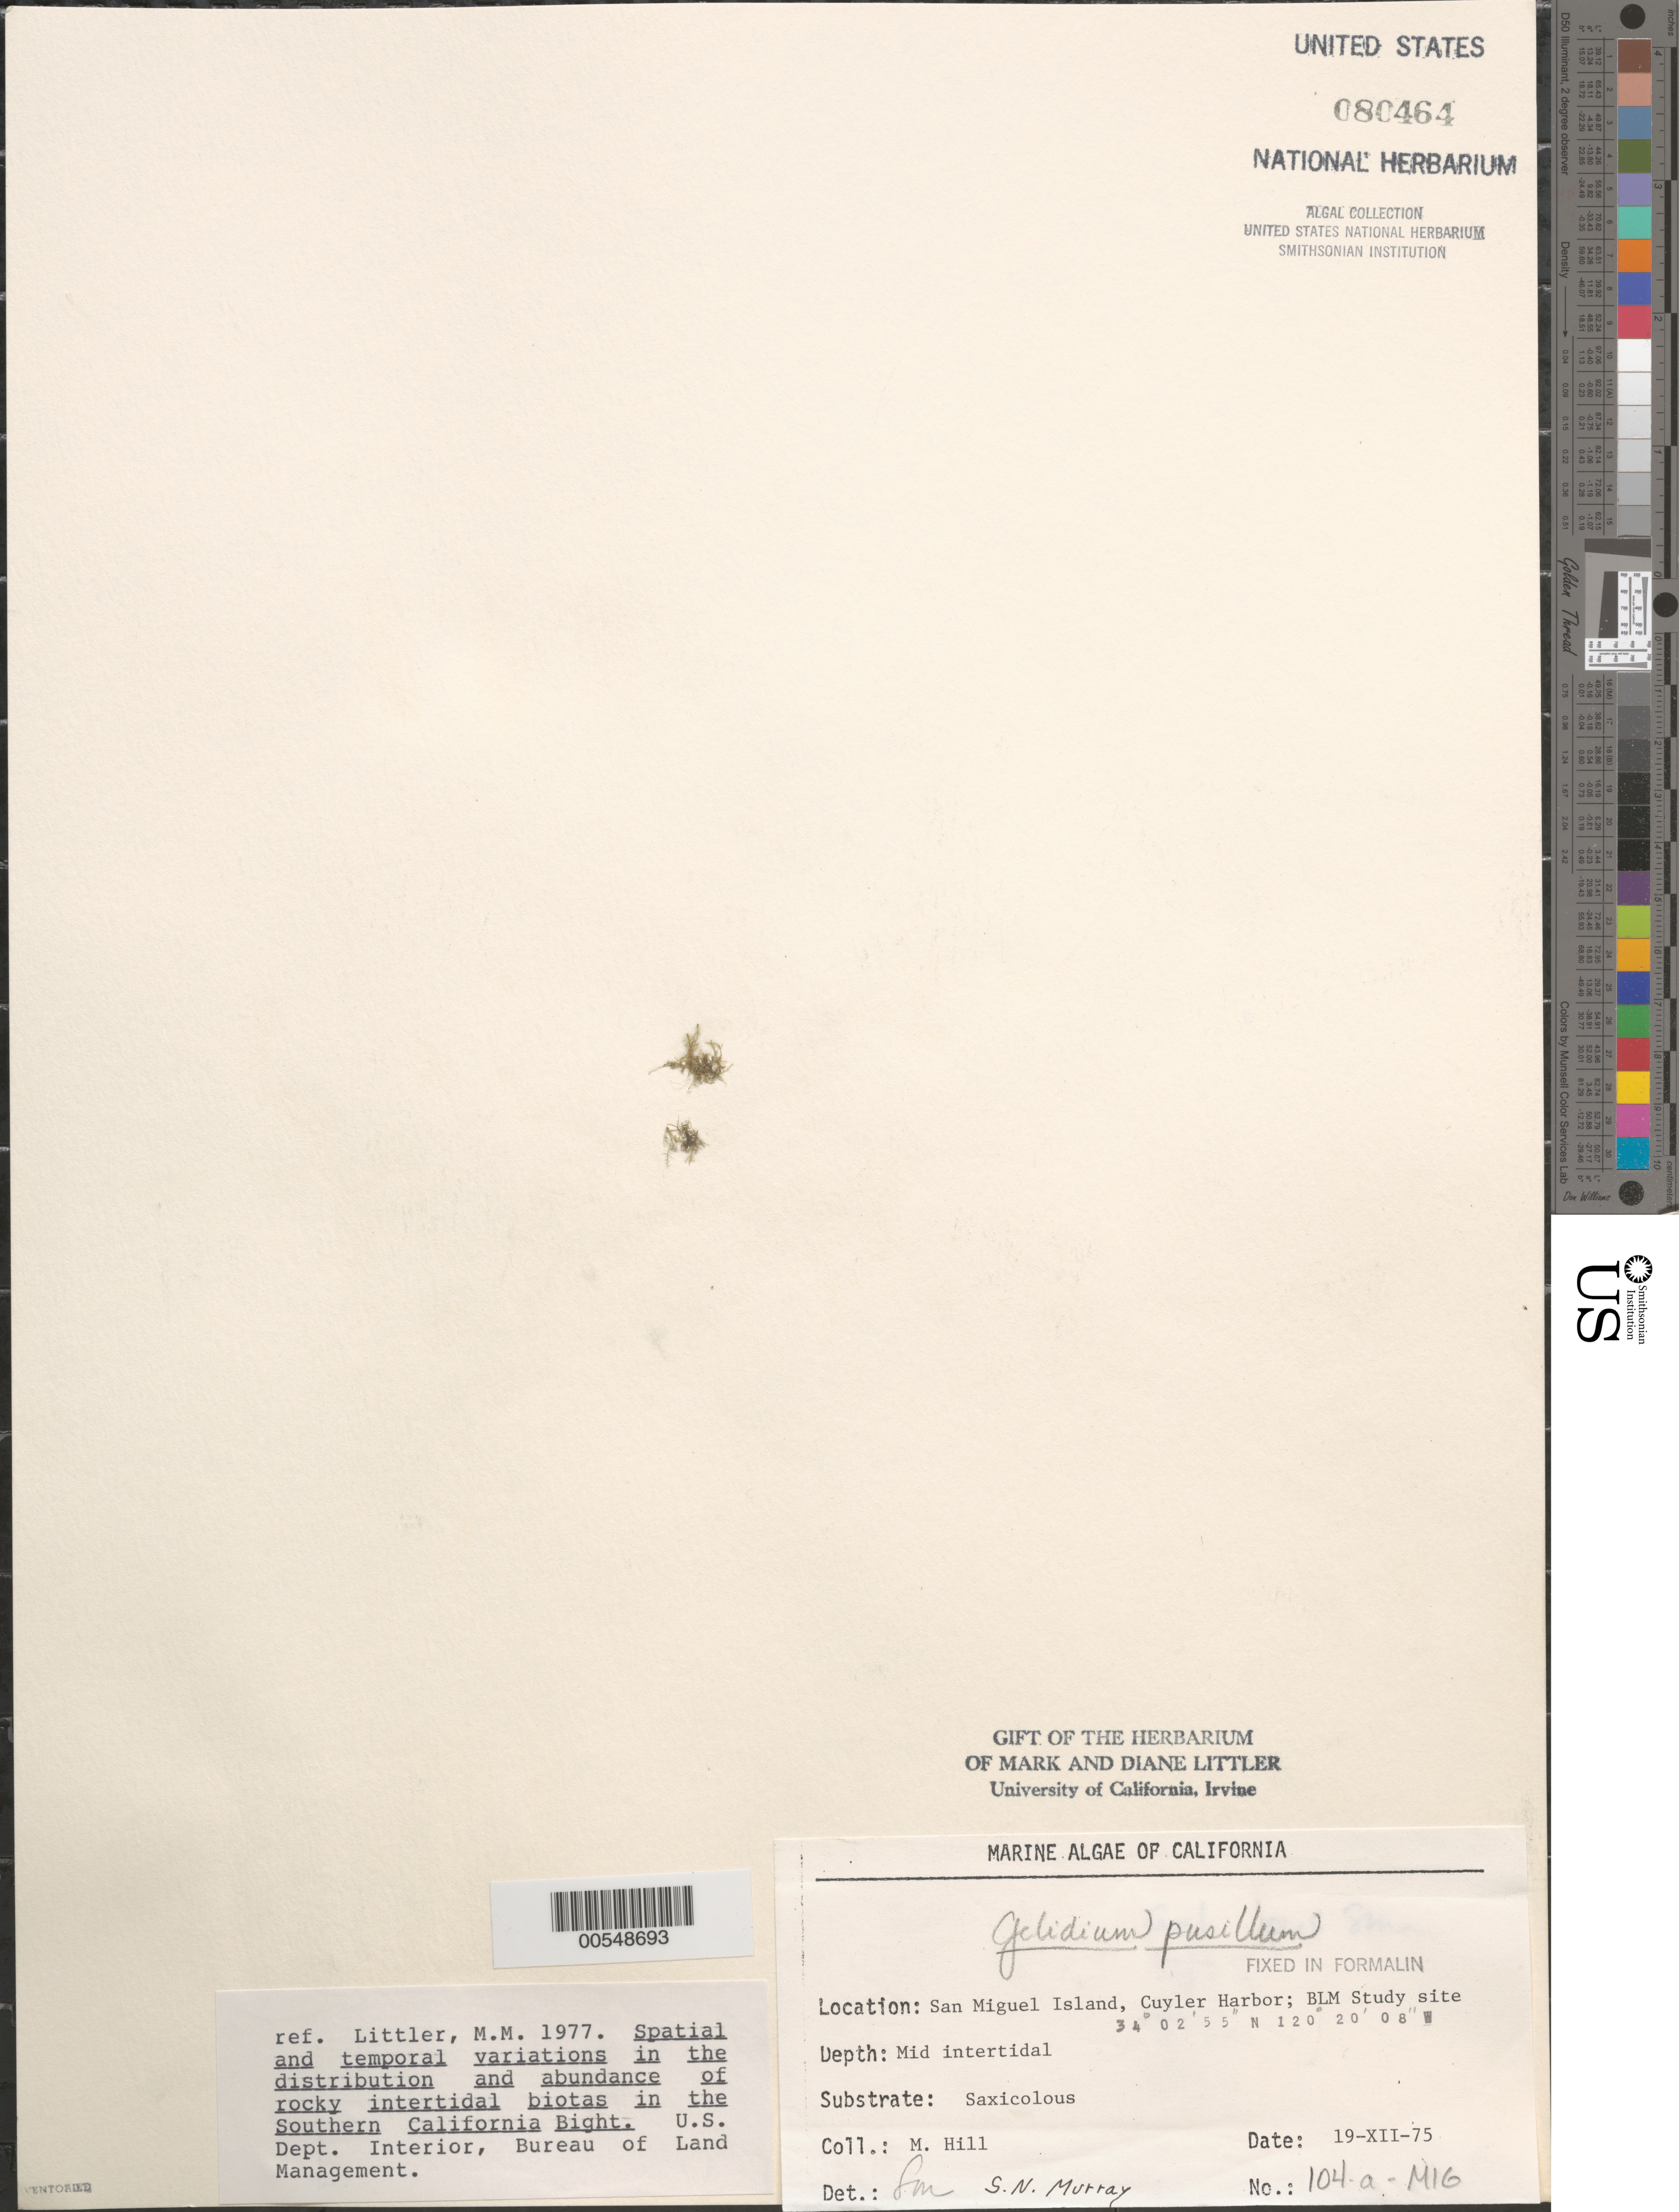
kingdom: Plantae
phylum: Rhodophyta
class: Florideophyceae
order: Gelidiales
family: Gelidiaceae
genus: Gelidium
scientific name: Gelidium pusillum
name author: (Stackh.) Le Jol.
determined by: Murray, S. N.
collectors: M. Hill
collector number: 104a-mig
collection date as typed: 19 Dec 1975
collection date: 1975-12-19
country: United States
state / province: California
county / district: Santa Barbara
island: San Miguel Island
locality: Cuyler Harbor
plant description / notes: BLM-SOCALBIGHT Rocky Intertidal Survey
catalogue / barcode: US 80464